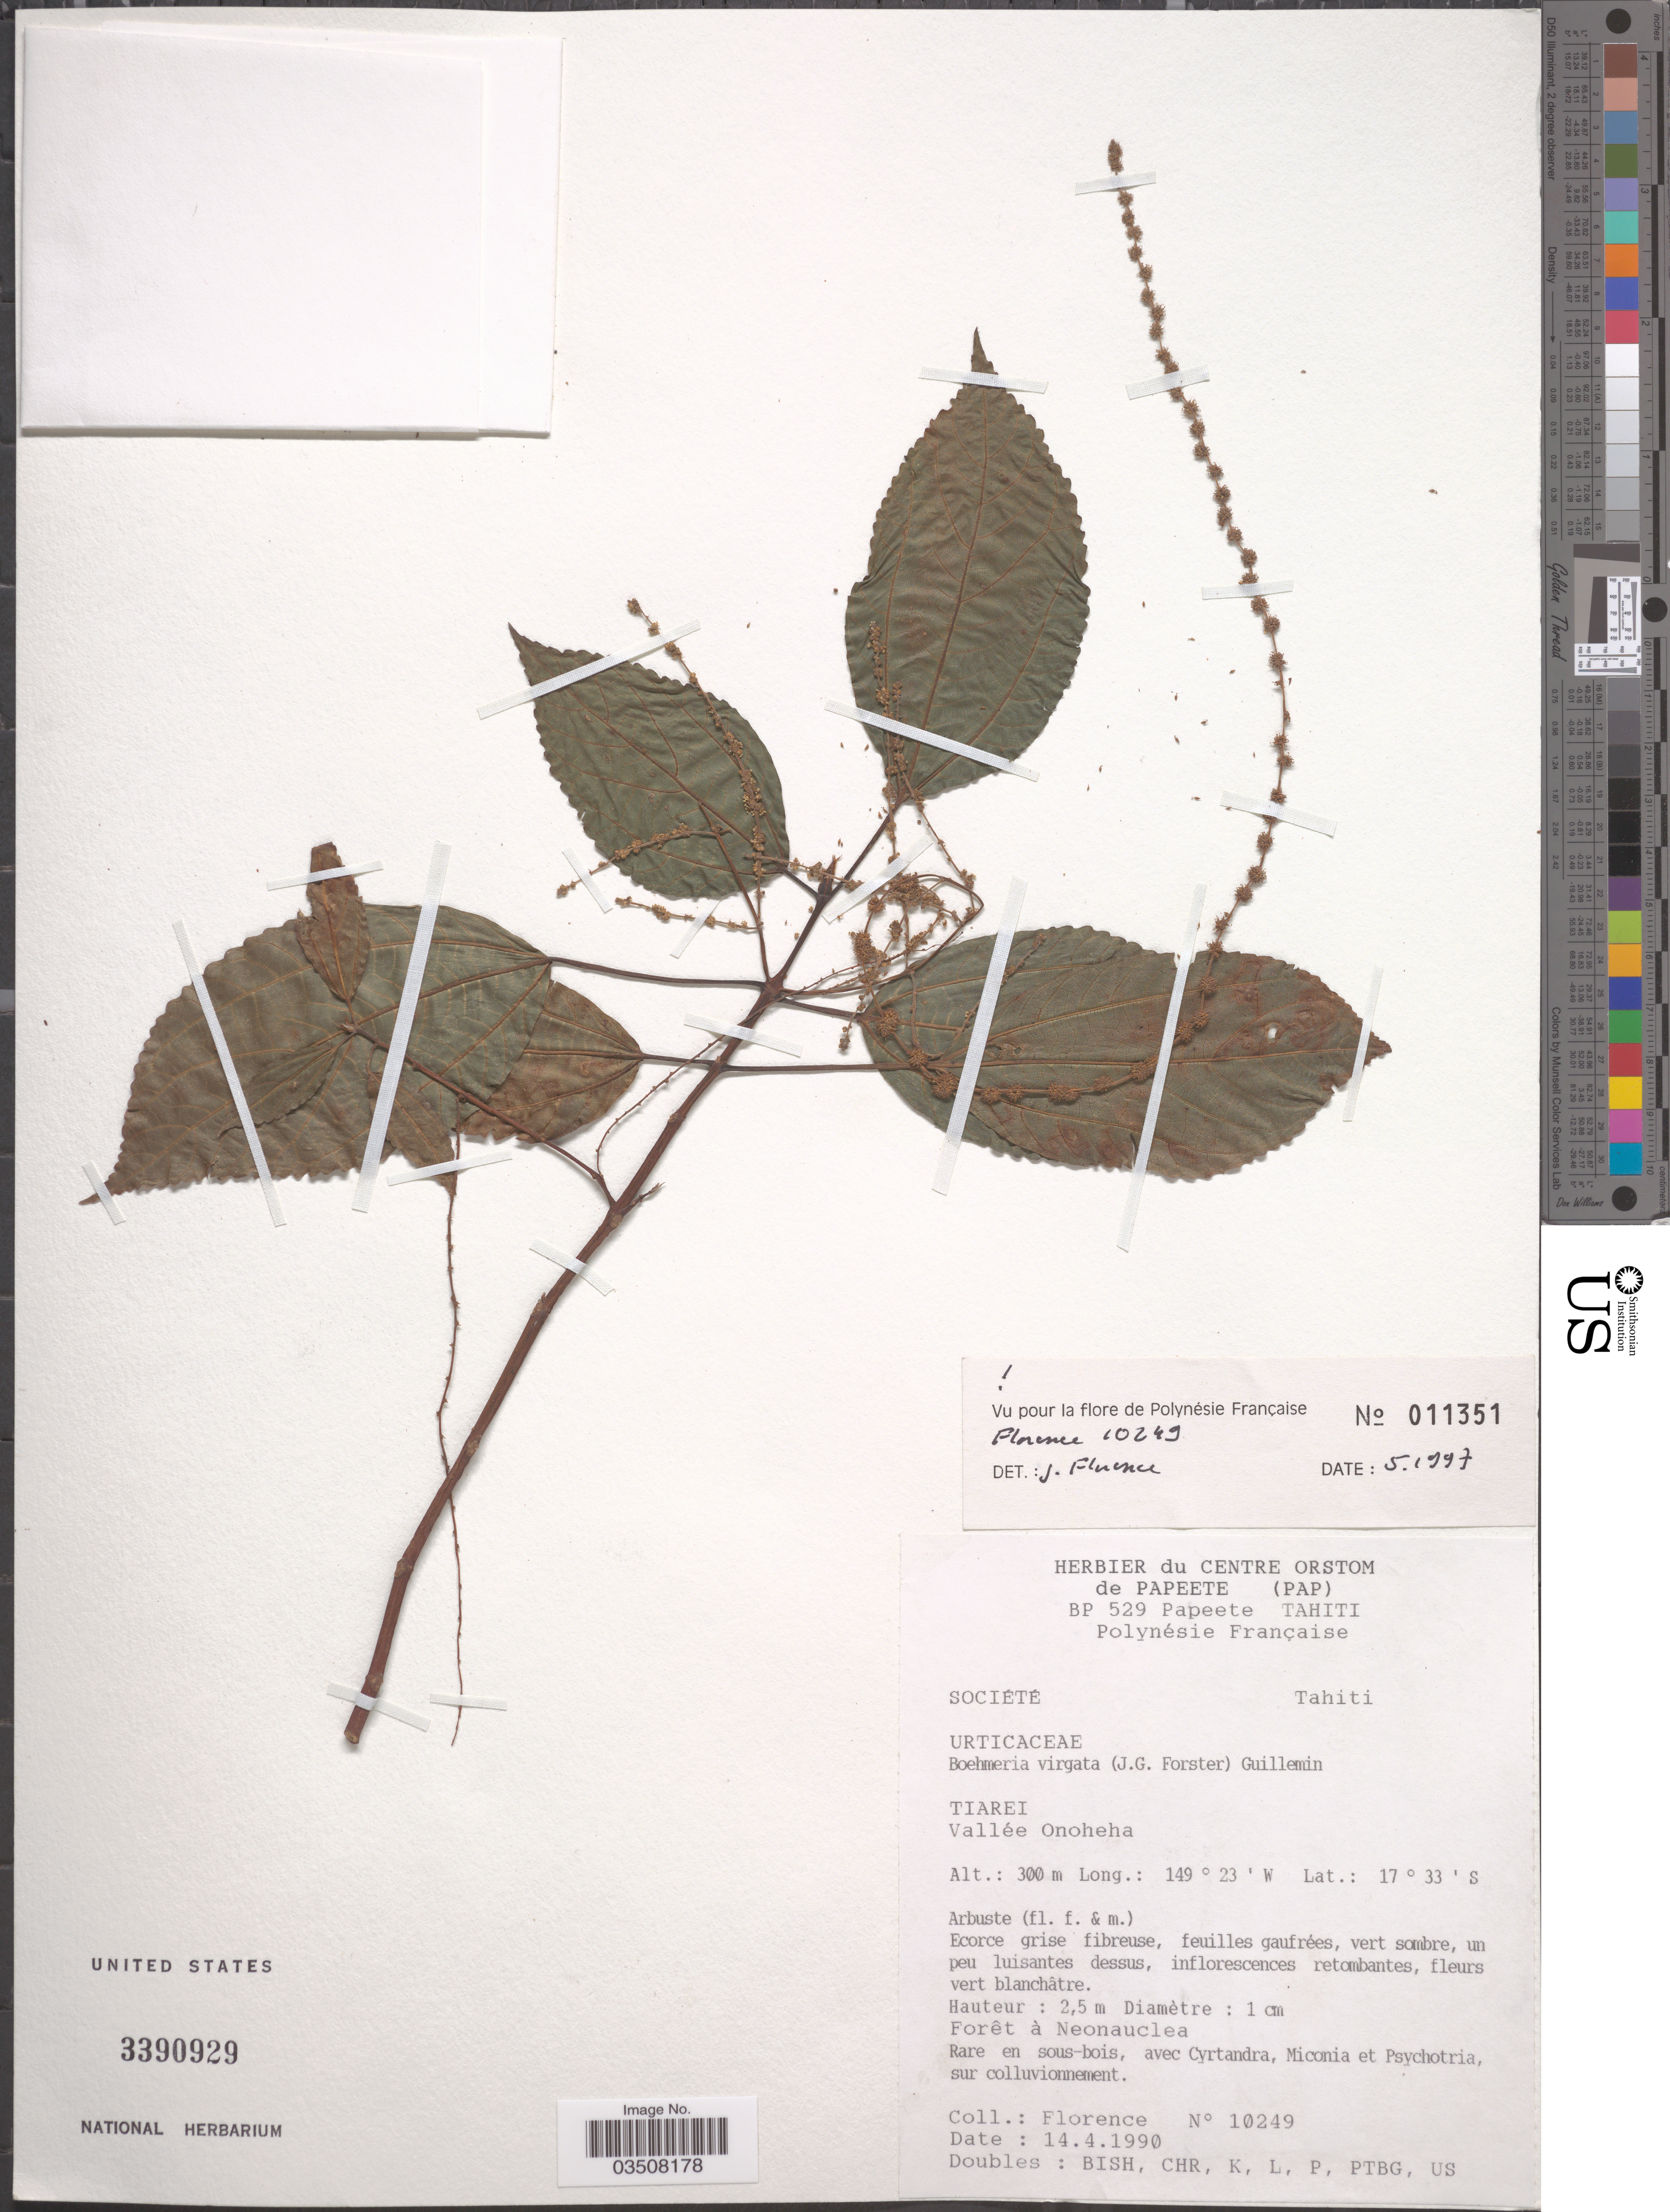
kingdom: Plantae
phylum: Tracheophyta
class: Magnoliopsida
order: Rosales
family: Urticaceae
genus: Boehmeria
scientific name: Boehmeria virgata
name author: (G. Forst.) Guill.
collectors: -. Florence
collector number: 10249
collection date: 1990-04-14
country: French Polynesia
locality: BP 529 Papeete Tahiti, Polynésie Française. Tiarei, Vallée Onoheha.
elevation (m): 300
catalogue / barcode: US 3390929